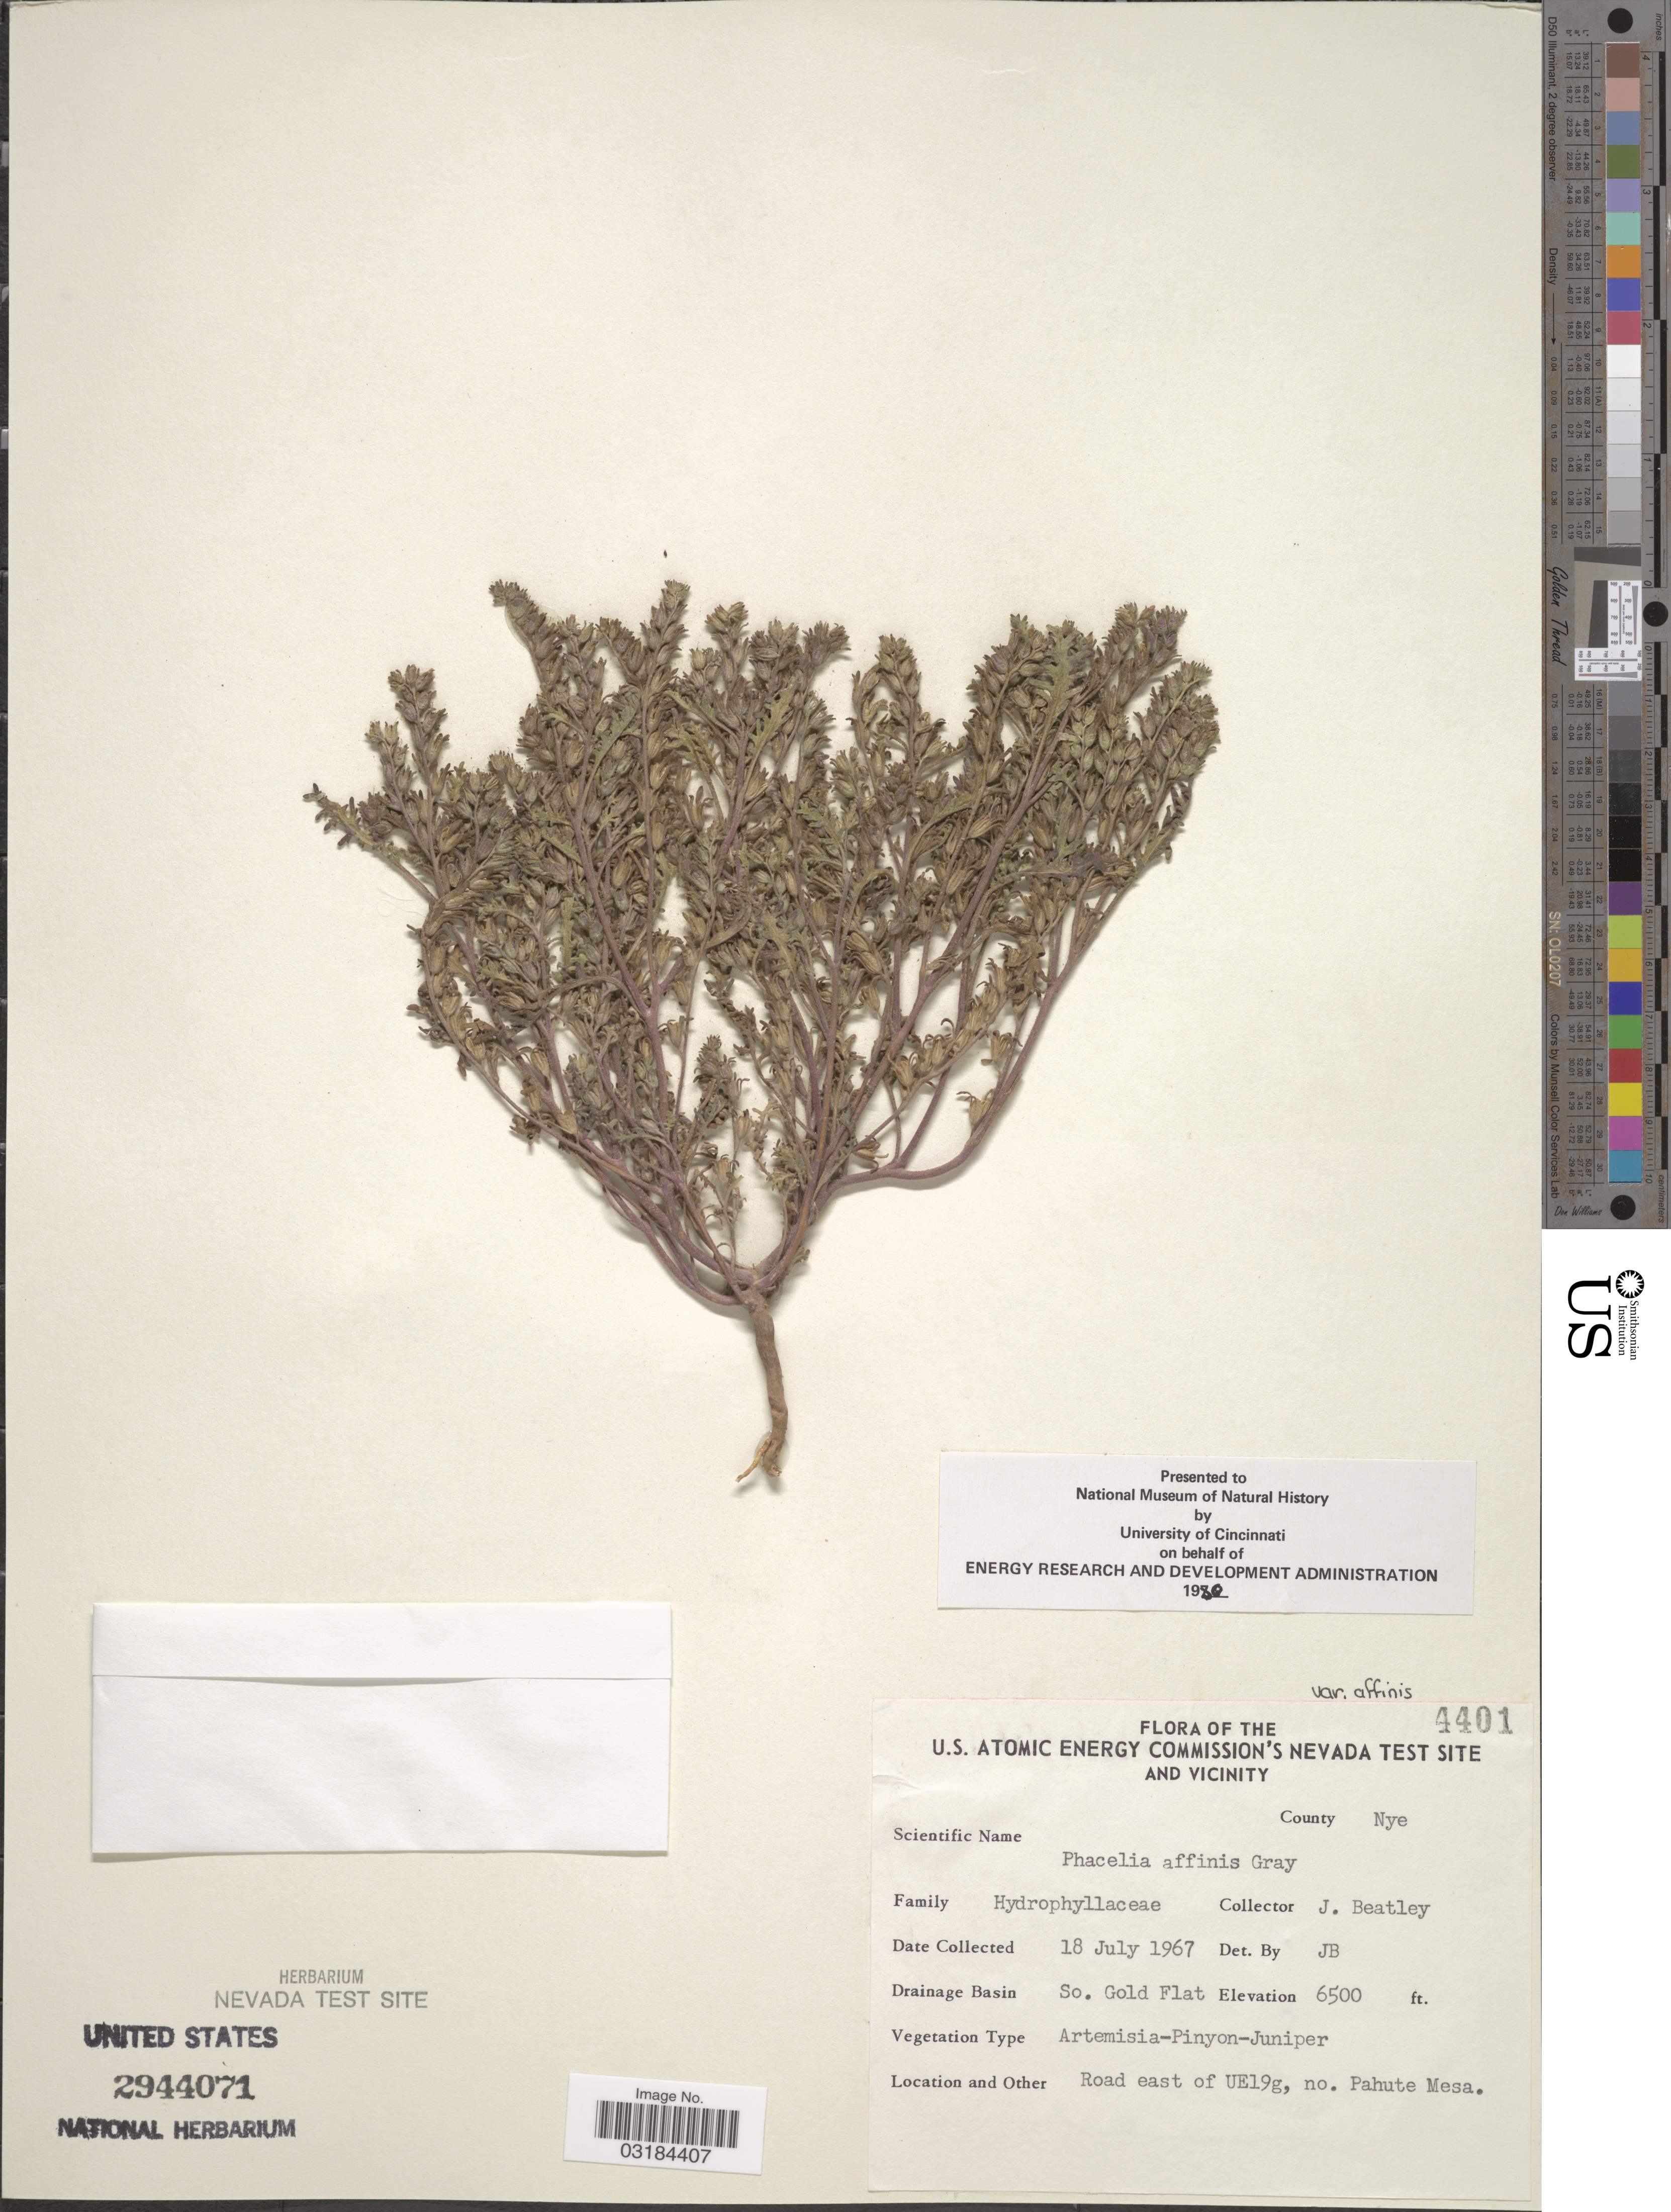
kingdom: Plantae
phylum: Tracheophyta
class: Magnoliopsida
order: Boraginales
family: Hydrophyllaceae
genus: Phacelia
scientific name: Phacelia affinis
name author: A. Gray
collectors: J. C. Beatley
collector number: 4401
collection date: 1967-07-18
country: United States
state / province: Nevada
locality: U.S. Atomic Energy Commission's Nevada Test Site and Vicinity. County Nye. Drainage Basin So. Gold Flat. Road east of UE19g, no. Pahute Mesa.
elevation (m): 1981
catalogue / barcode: US 2944071